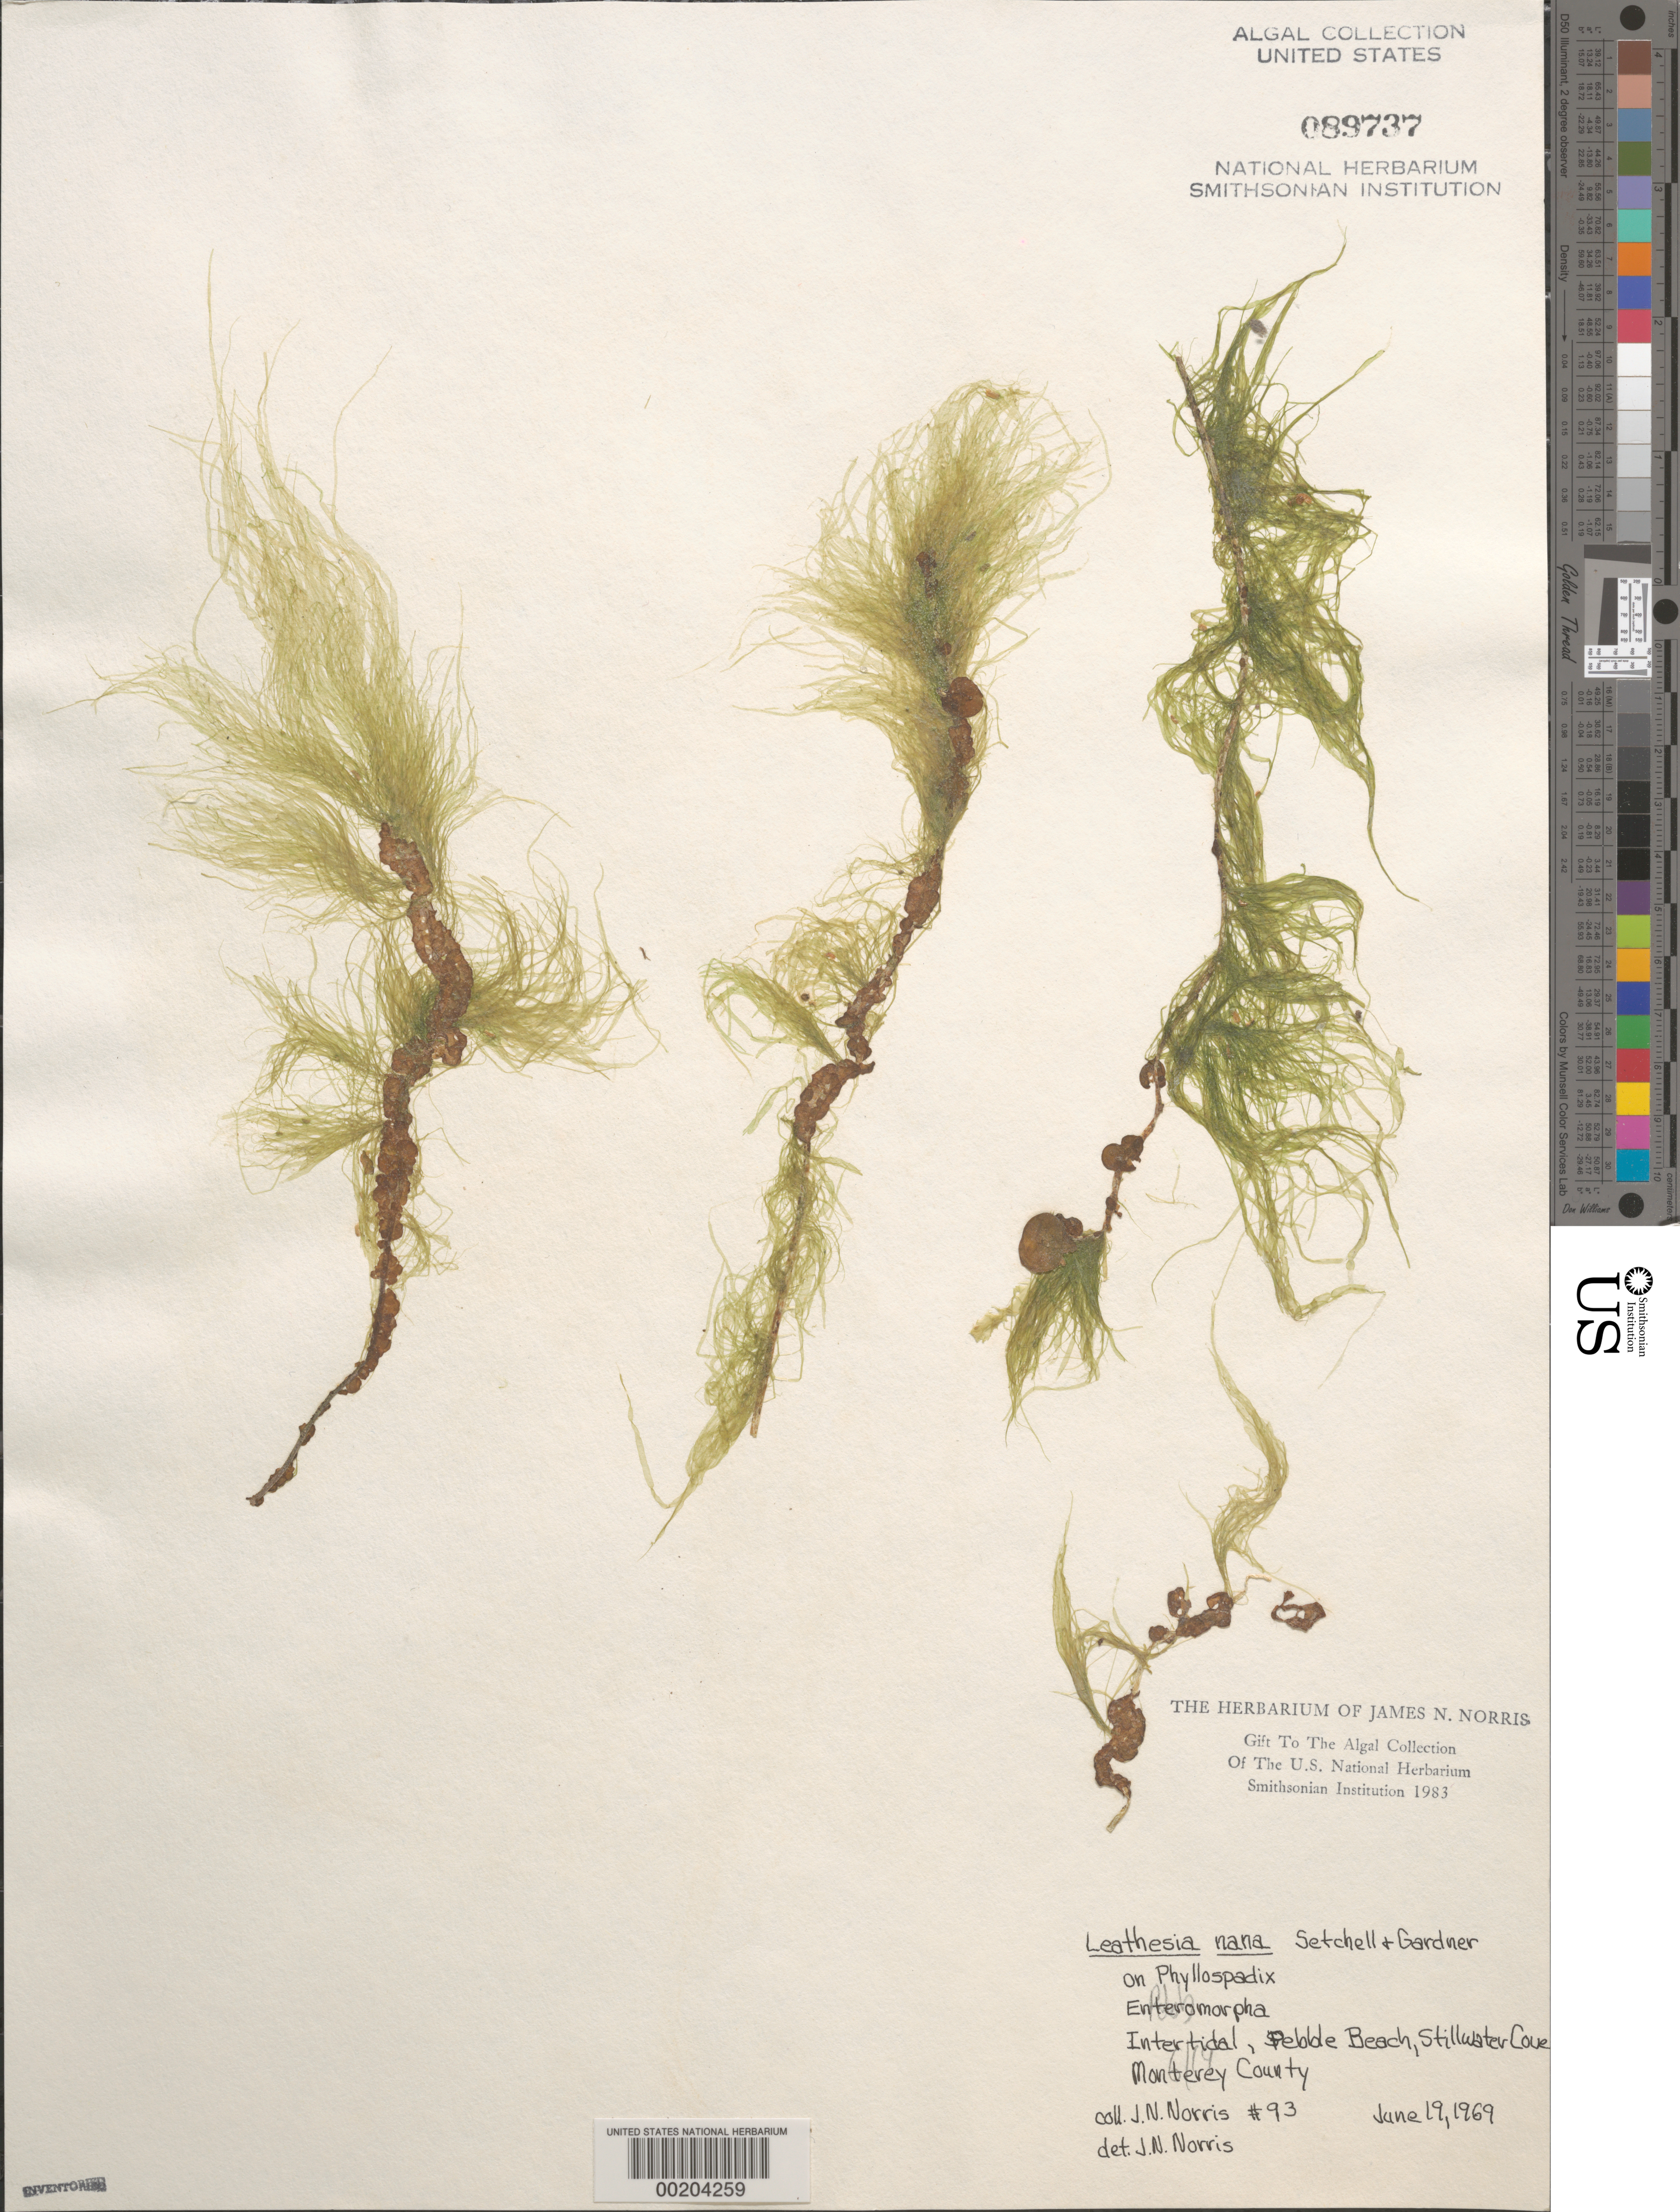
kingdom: Chromista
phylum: Ochrophyta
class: Phaeophyceae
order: Ectocarpales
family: Chordariaceae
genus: Leathesia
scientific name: Leathesia marina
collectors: J. N. Norris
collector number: JN-93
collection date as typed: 19 Jun 1969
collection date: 1969-06-19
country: United States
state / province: California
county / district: Monterey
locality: Pebble Beach, Stillwater Cove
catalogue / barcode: US 89737